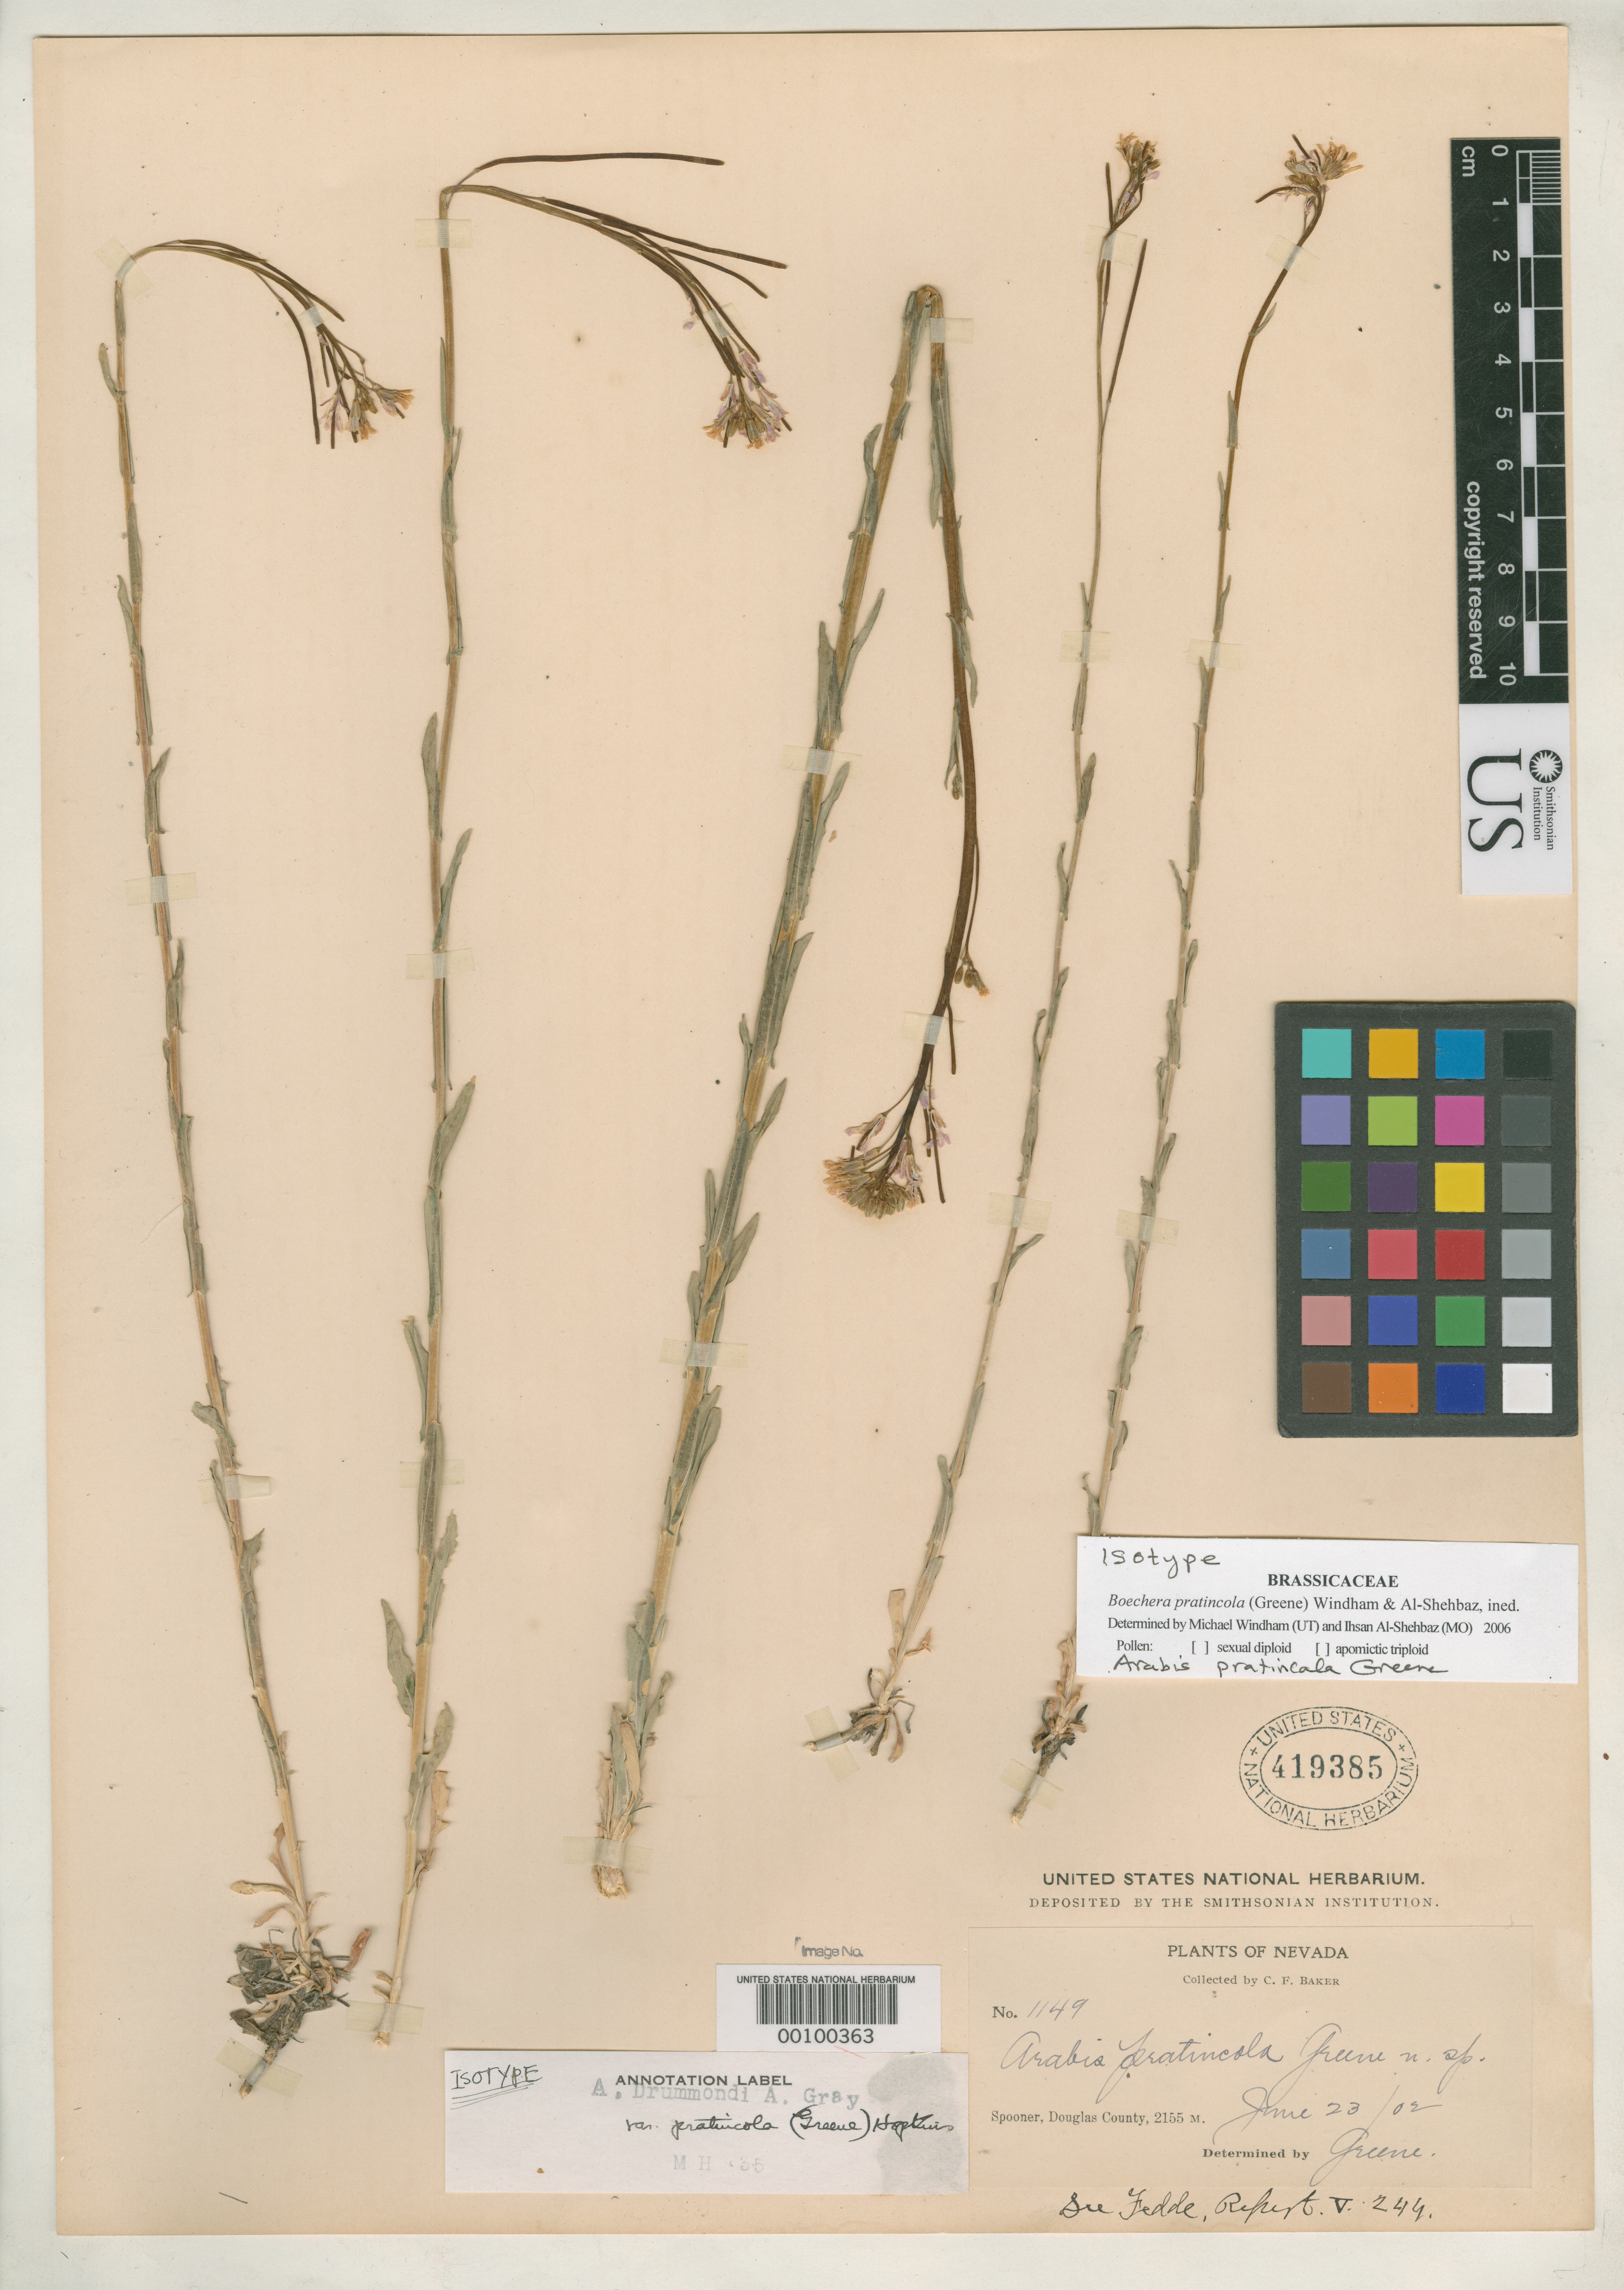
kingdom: Plantae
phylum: Tracheophyta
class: Magnoliopsida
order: Brassicales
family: Brassicaceae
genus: Arabis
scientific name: Arabis pratincola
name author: Greene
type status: Isotype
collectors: C. F. Baker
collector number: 1149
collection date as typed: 23 Jun 1902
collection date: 1902-06-23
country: United States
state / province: Nevada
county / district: Douglas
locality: Spooner.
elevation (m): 2155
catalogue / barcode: US 419385